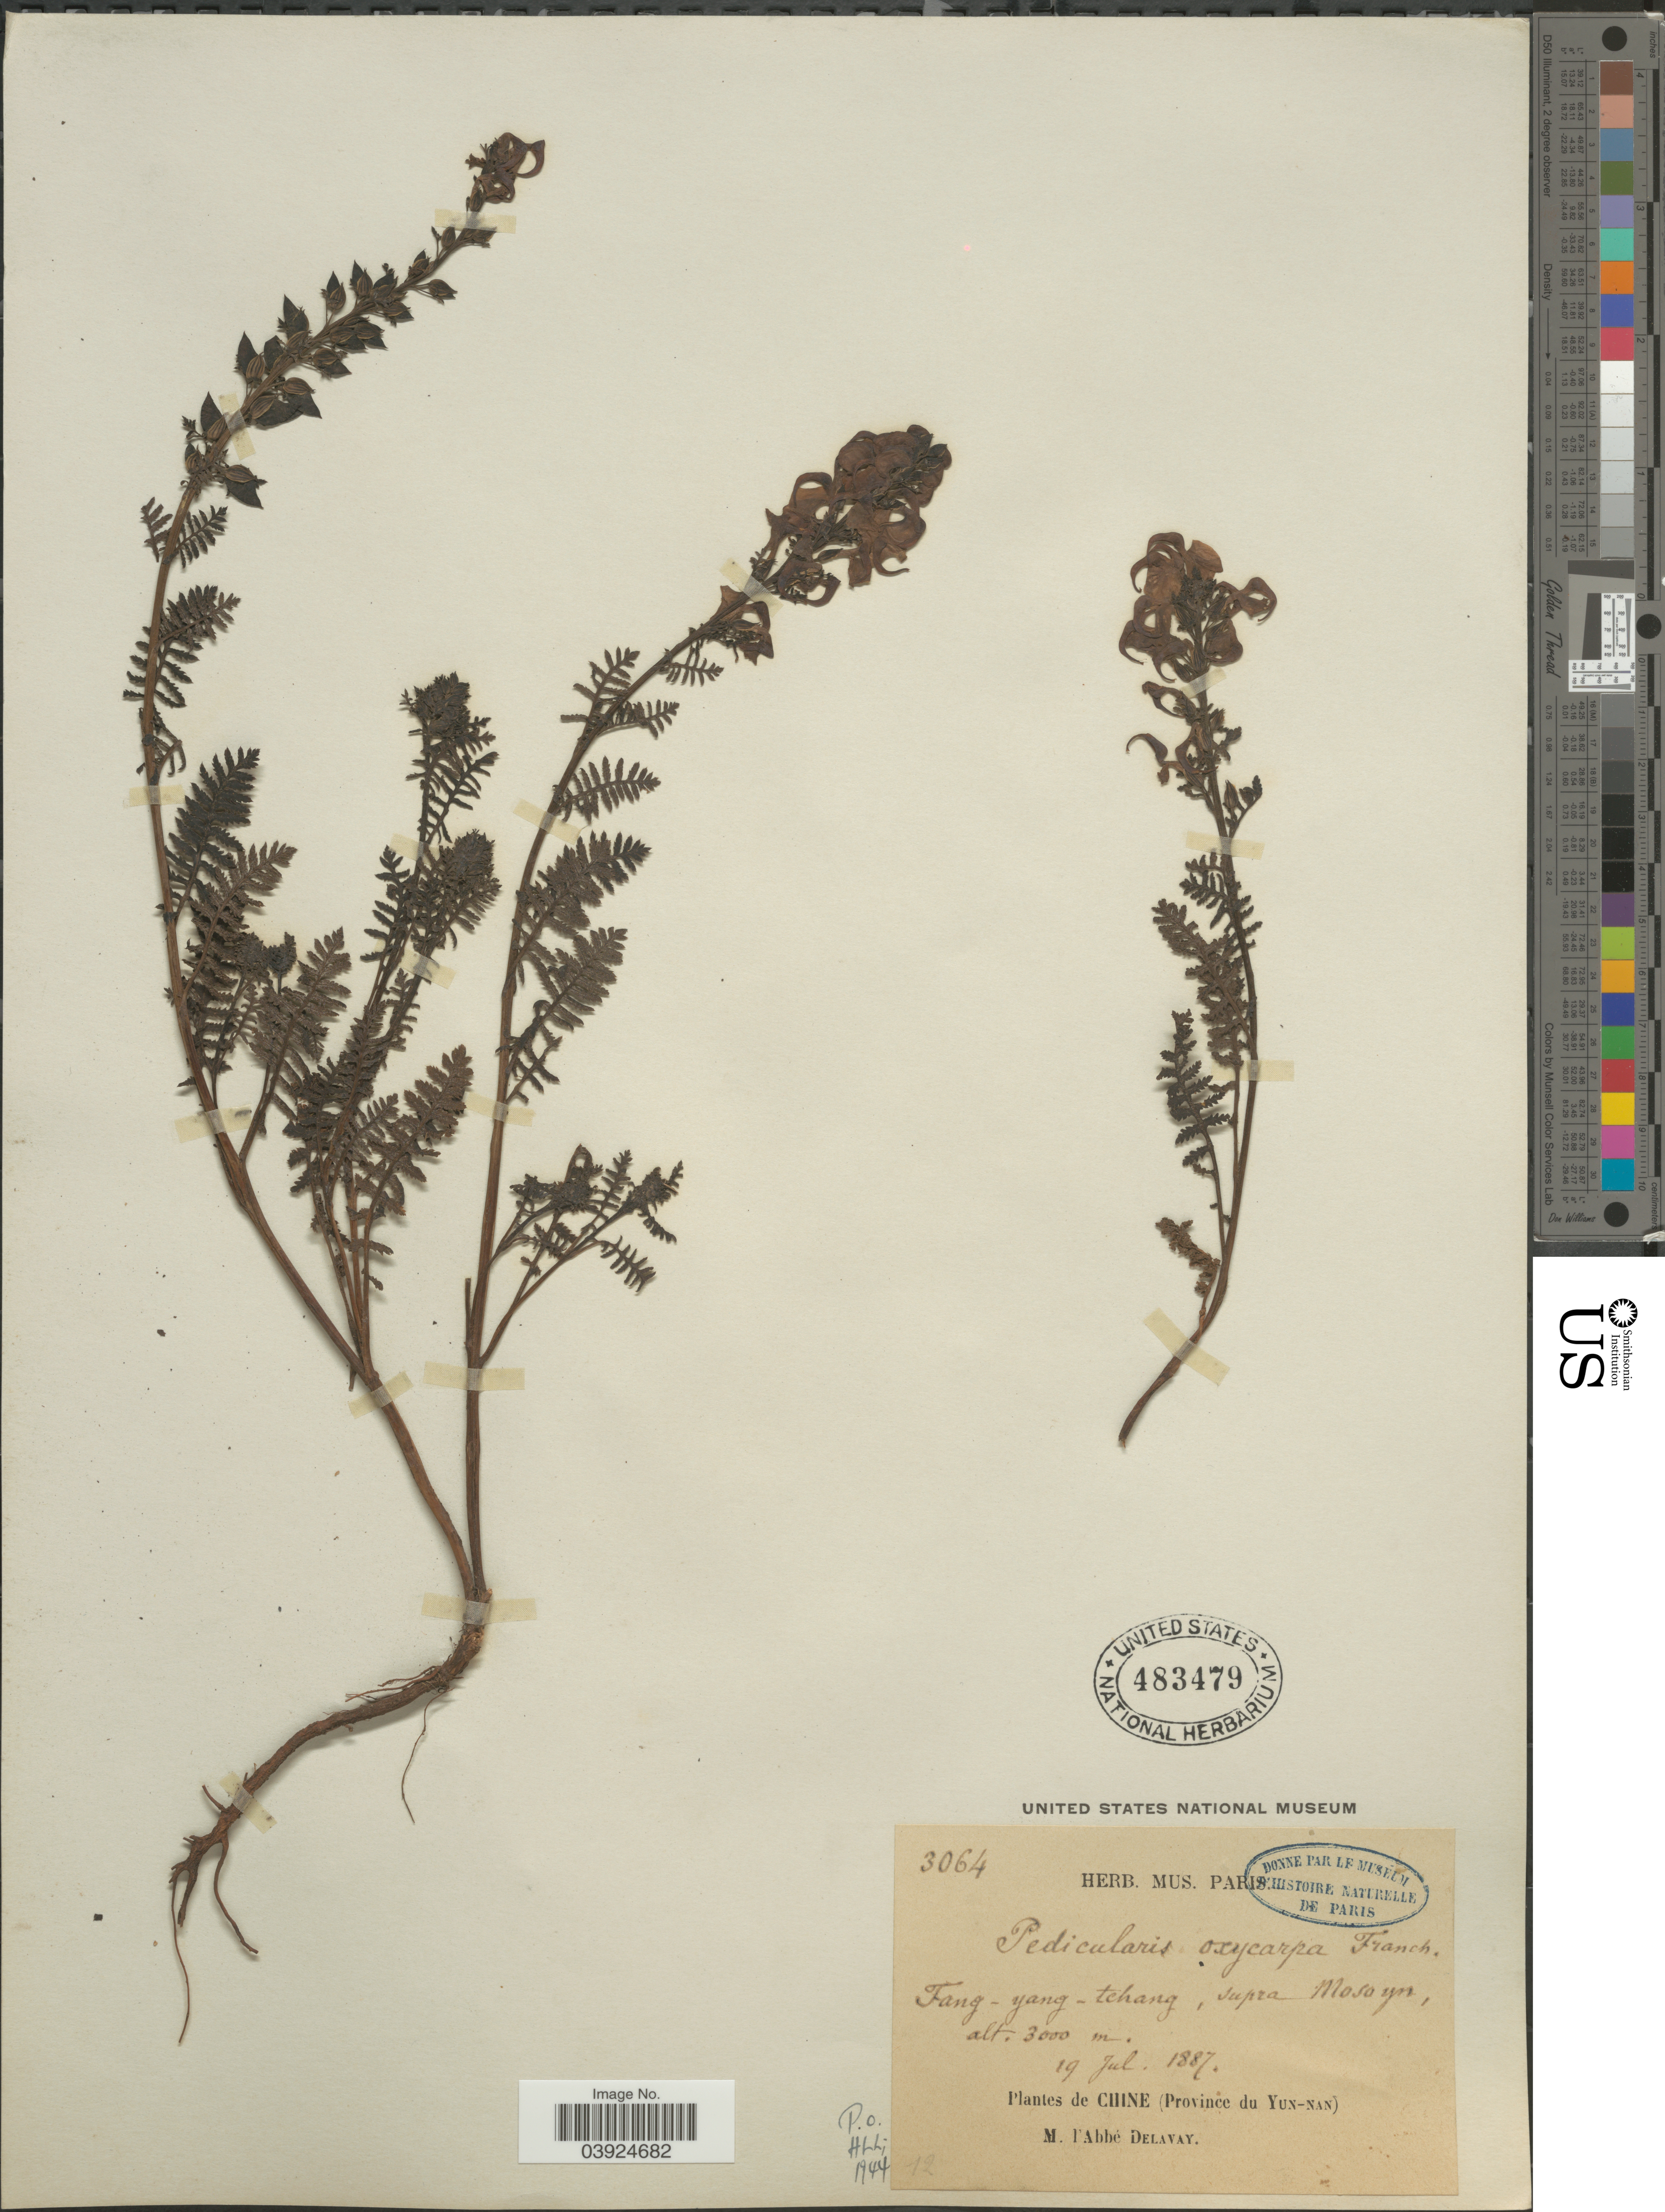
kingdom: Plantae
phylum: Tracheophyta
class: Magnoliopsida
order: Lamiales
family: Orobanchaceae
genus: Pedicularis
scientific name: Pedicularis oxycarpa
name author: Franch. ex Maxim.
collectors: P. Delavay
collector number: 3064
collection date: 1887-07-19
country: China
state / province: Yunnan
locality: Fang-yang-tchang, supra Mosoyn.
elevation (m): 3000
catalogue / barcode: US 483479